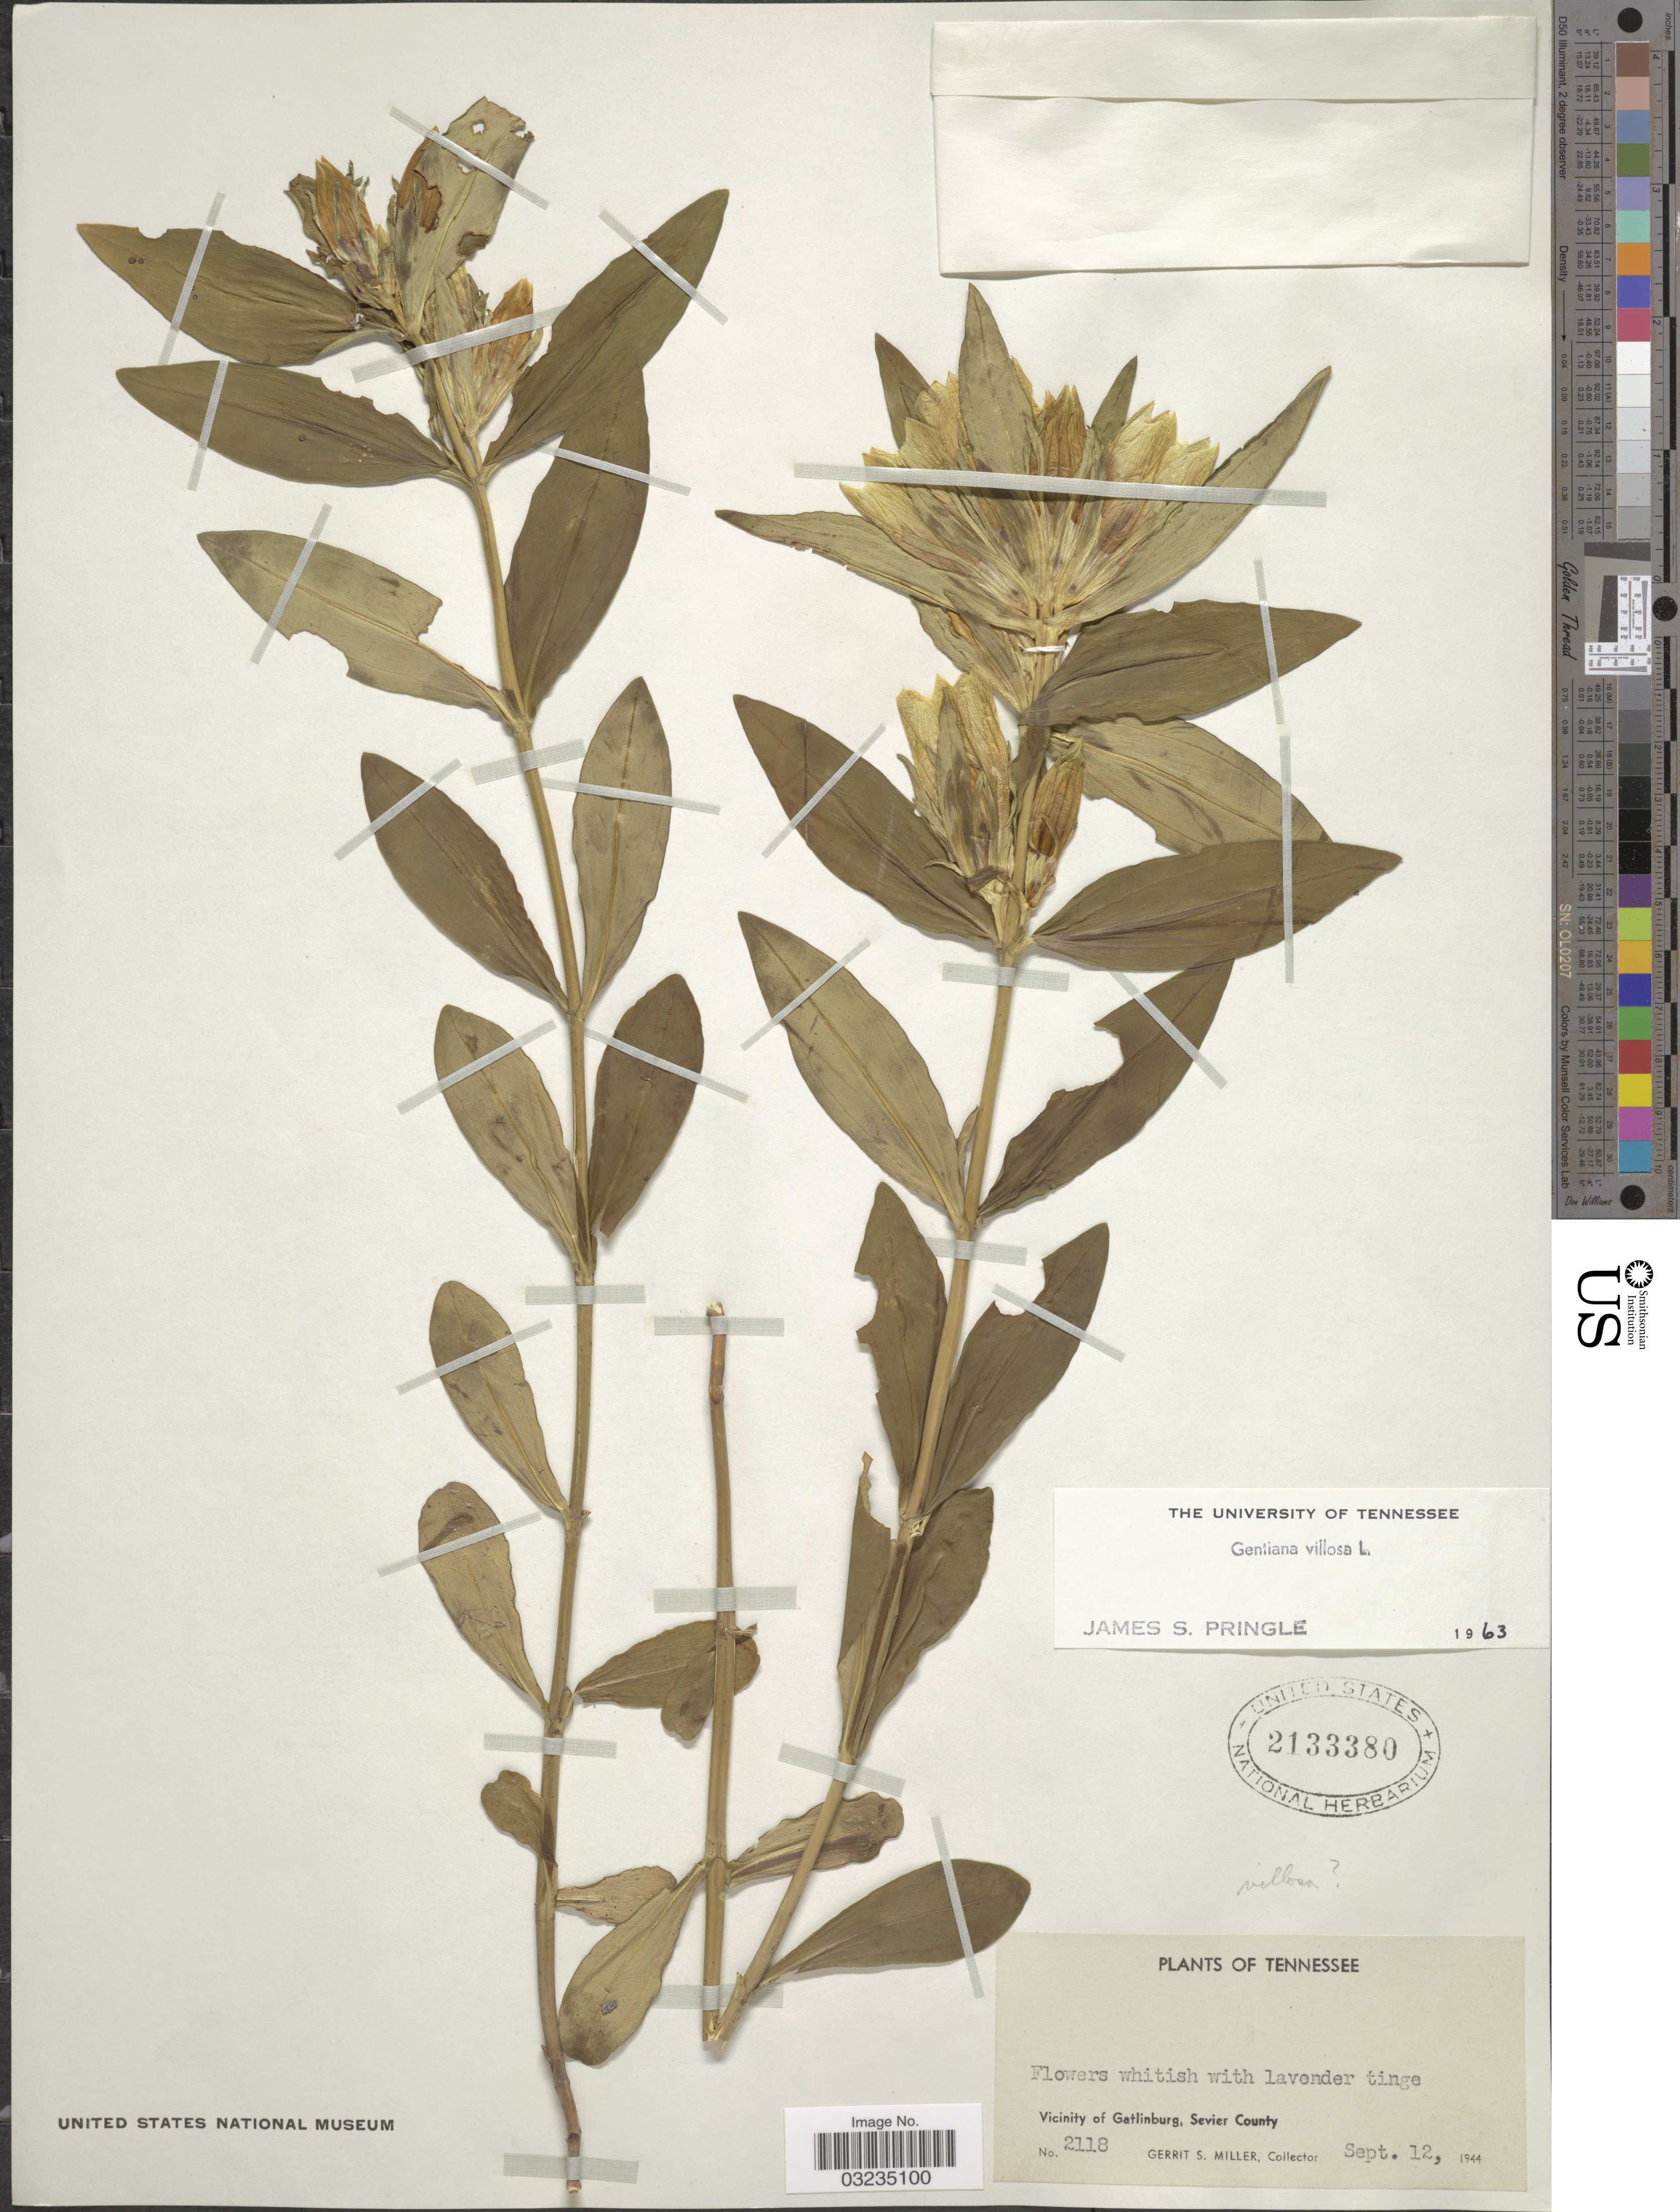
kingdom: Plantae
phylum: Tracheophyta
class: Magnoliopsida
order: Gentianales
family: Gentianaceae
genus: Gentiana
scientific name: Gentiana villosa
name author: L.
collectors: G. S. Miller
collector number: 2118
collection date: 1944-09-12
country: United States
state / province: Tennessee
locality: Vicinity of Gatlinburg, Sevier County.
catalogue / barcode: US 2133380